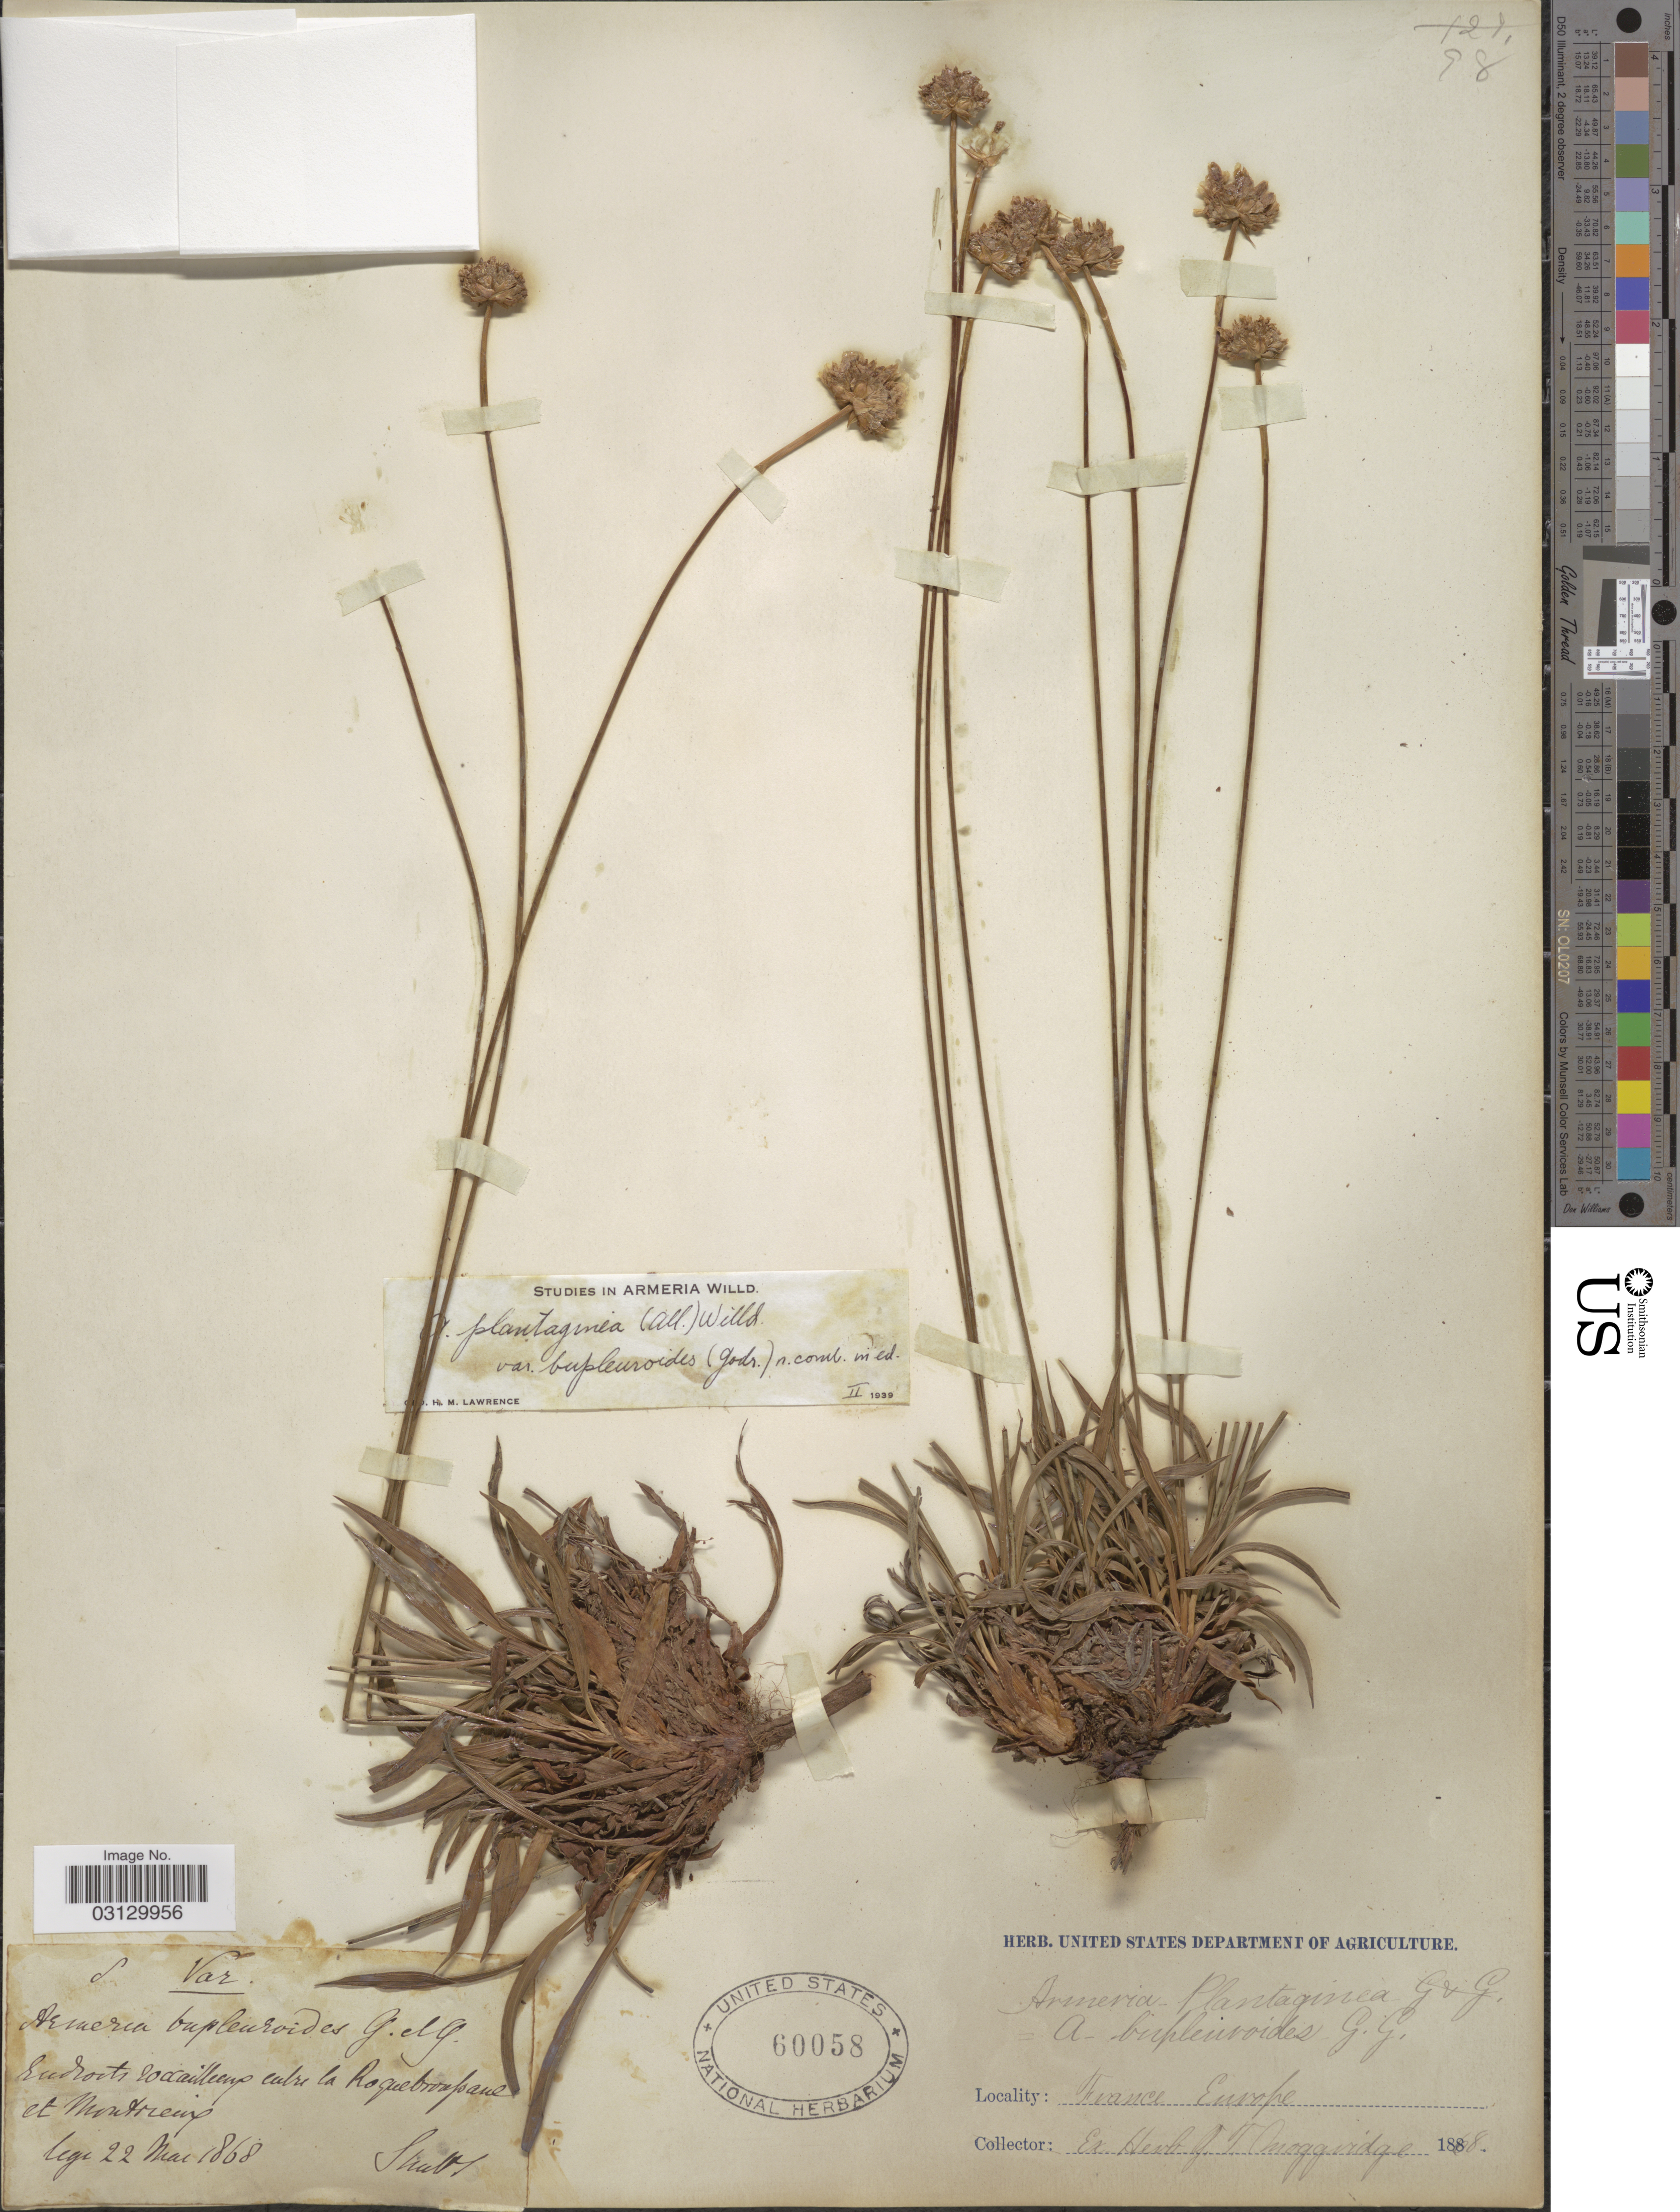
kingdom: Plantae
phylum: Tracheophyta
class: Magnoliopsida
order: Caryophyllales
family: Plumbaginaceae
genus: Armeria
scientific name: Armeria arenaria subsp. bupleuroides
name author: (Gren. & Godr.) Greuter & Burdet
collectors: Shuttl.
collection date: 1868-05-22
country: France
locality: Var. Endroits roccailleux entre la Roquebroussane et Montrieux.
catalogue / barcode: US 60058